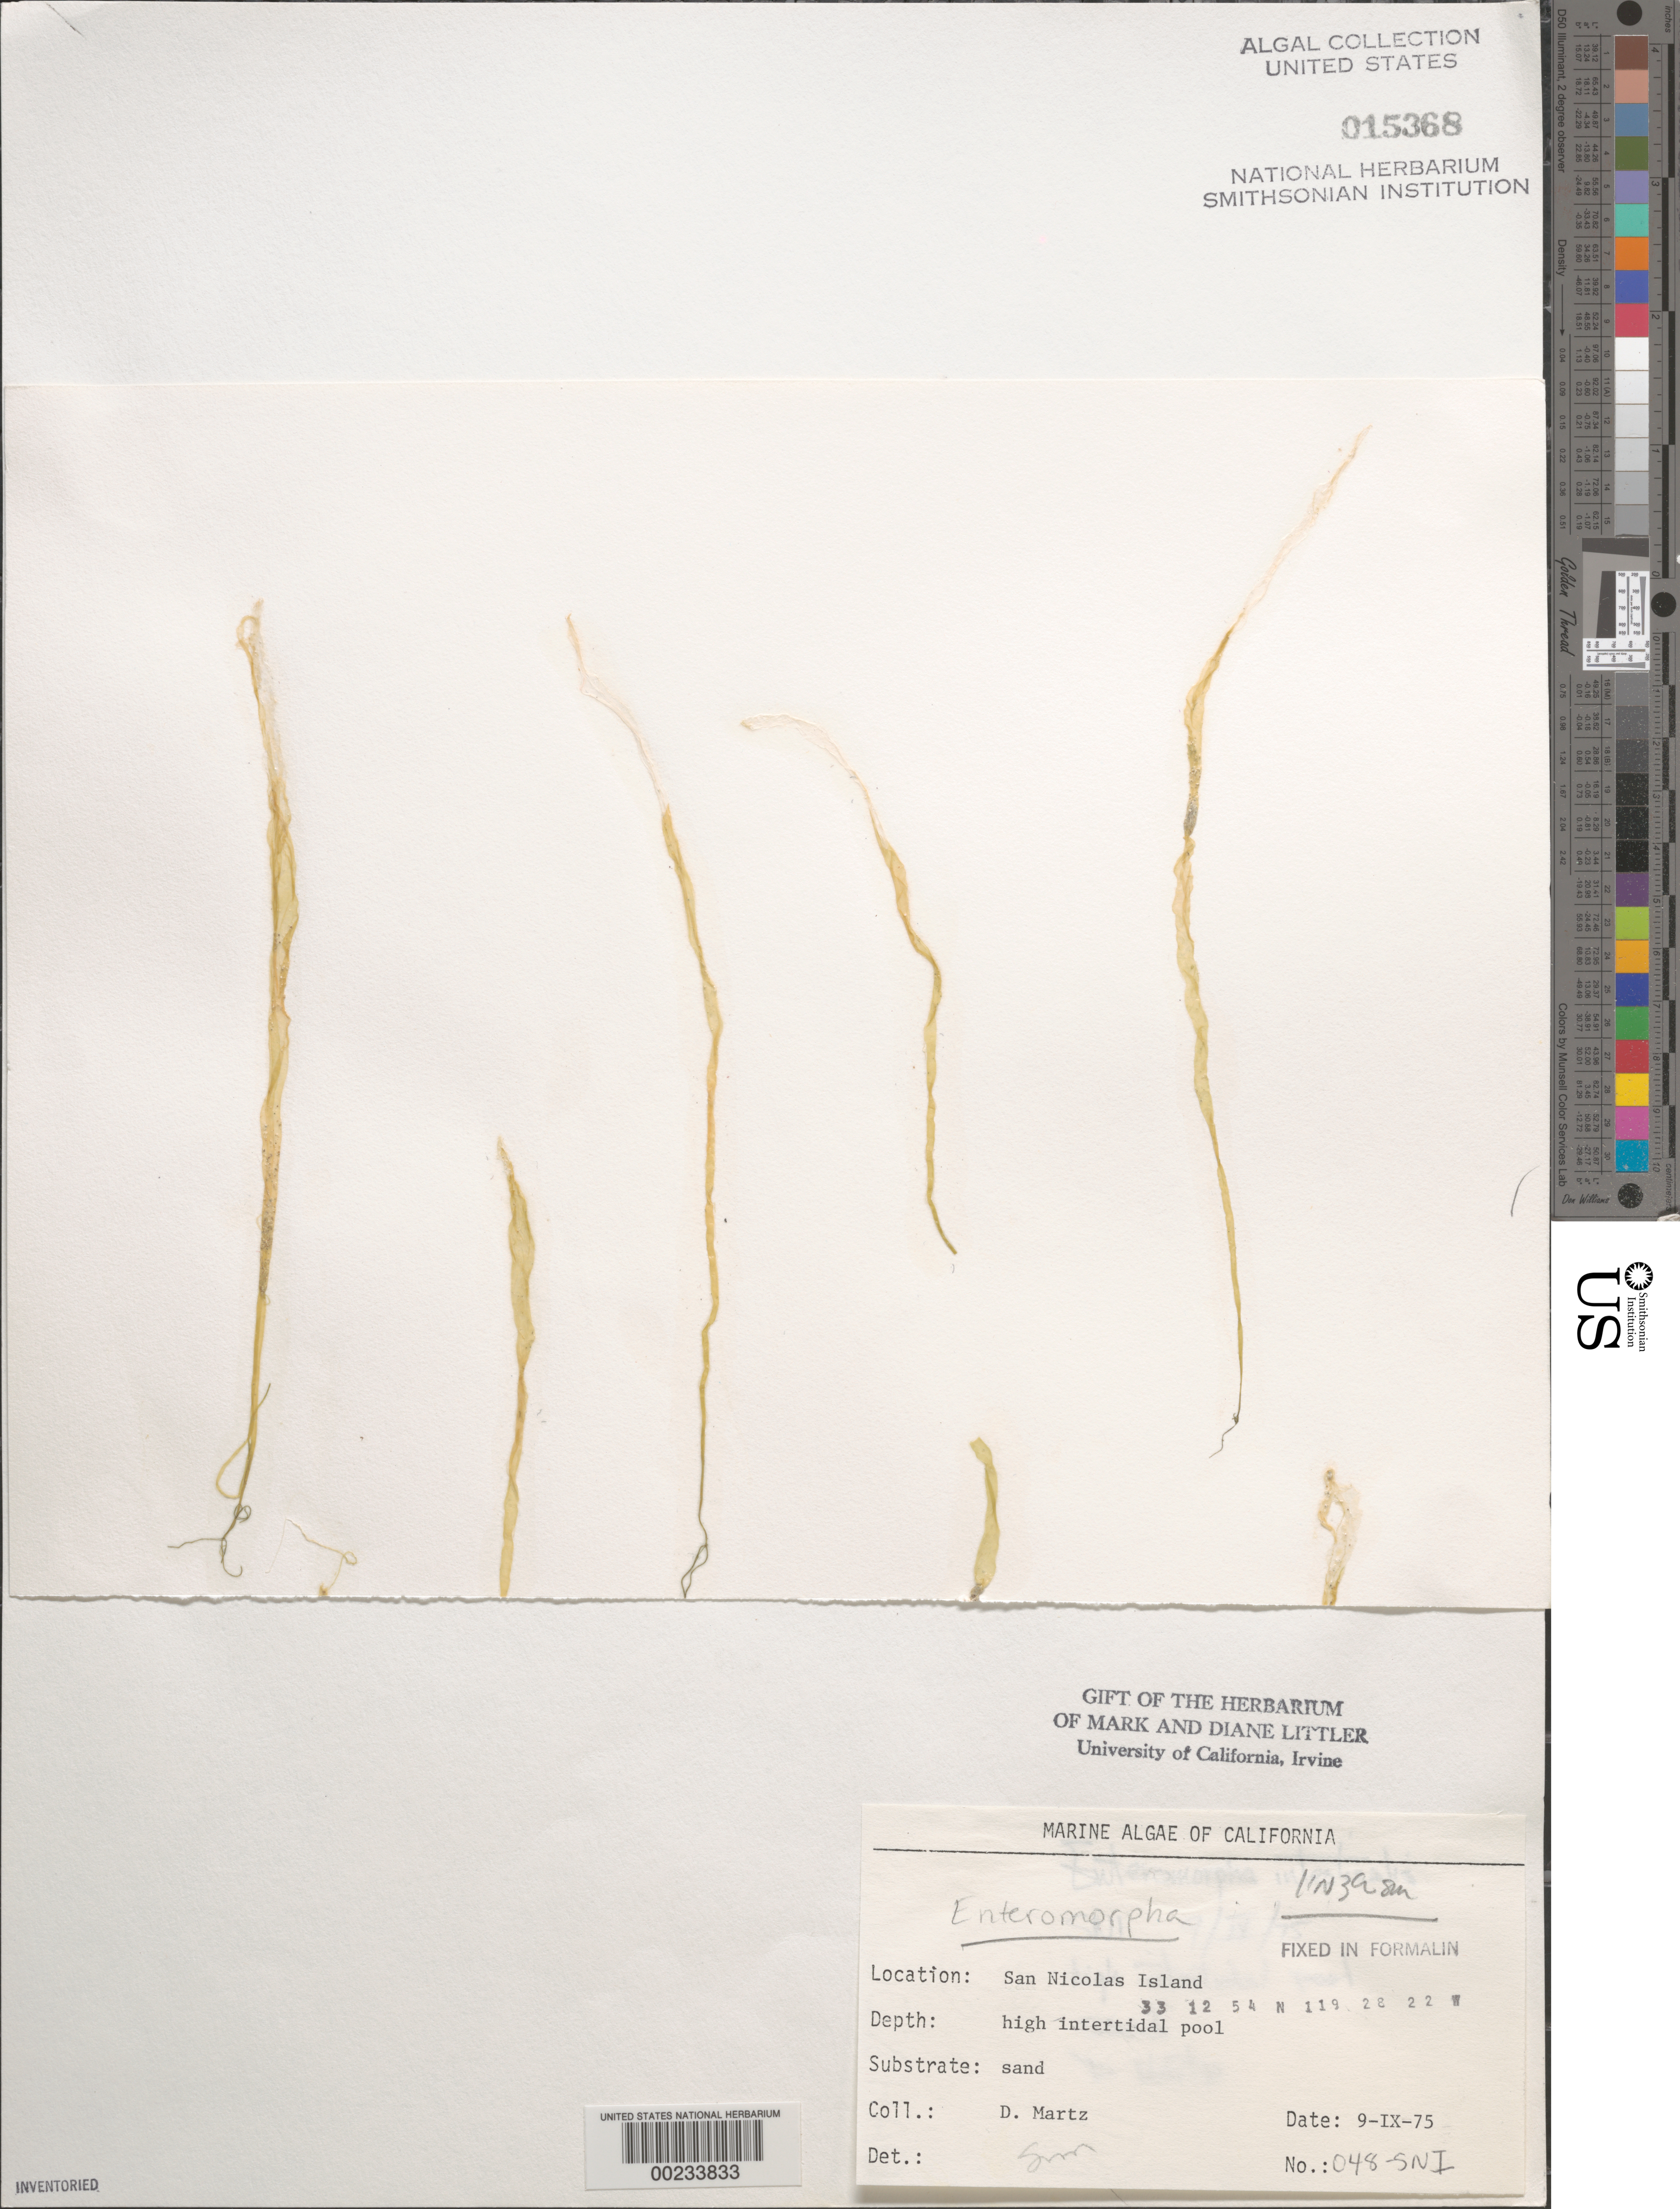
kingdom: Plantae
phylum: Chlorophyta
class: Ulvophyceae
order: Ulvales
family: Ulvaceae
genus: Ulva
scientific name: Ulva linza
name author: L.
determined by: Algae name updating Project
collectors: D. Martz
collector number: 048-SNI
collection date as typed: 09 Sep 1975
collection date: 1975-09-09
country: United States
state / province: California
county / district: Ventura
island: San Nicolas Island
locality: Dutch Harbor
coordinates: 33 12'54"N, 119 28'22"W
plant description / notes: BLM-SOCALBIGHT Rocky Intertidal Survey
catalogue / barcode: US 15368